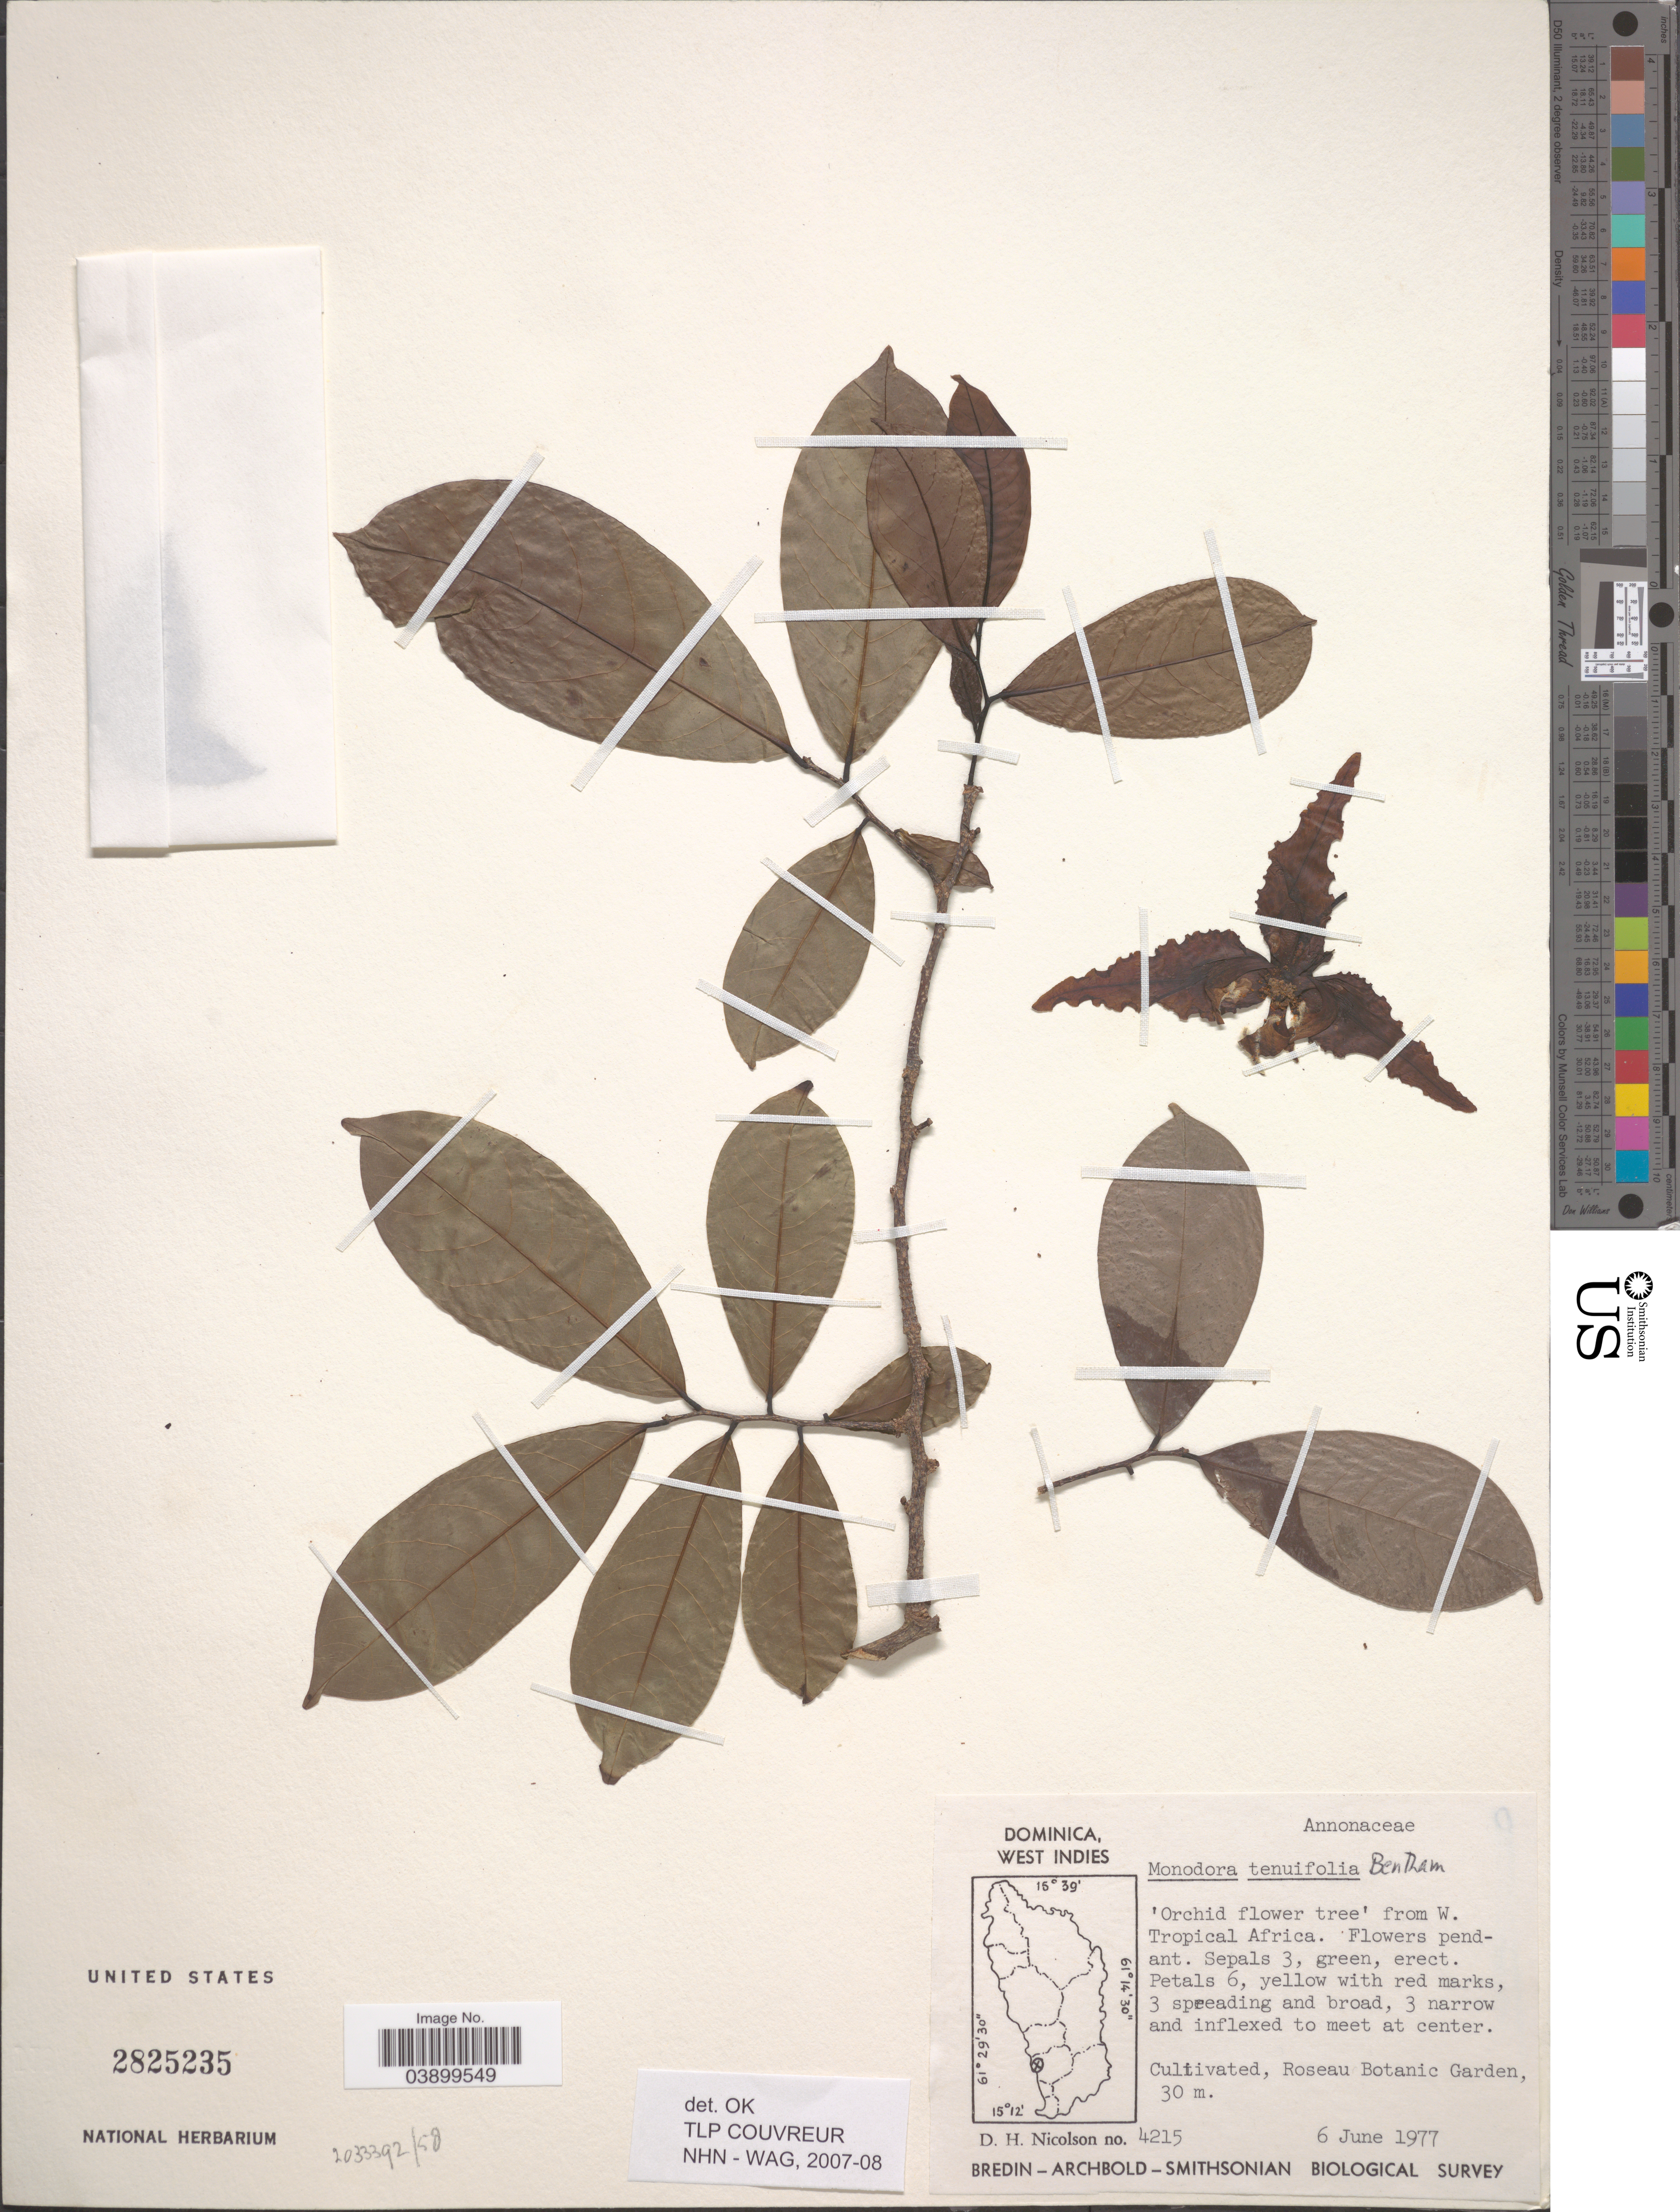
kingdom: Plantae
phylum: Tracheophyta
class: Magnoliopsida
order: Magnoliales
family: Annonaceae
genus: Monodora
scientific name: Monodora tenuifolia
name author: Benth.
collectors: D. H. Nicolson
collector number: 4215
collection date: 1977-06-06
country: Dominica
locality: Roseau Botanic Garden.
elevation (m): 30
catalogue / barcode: US 2825235